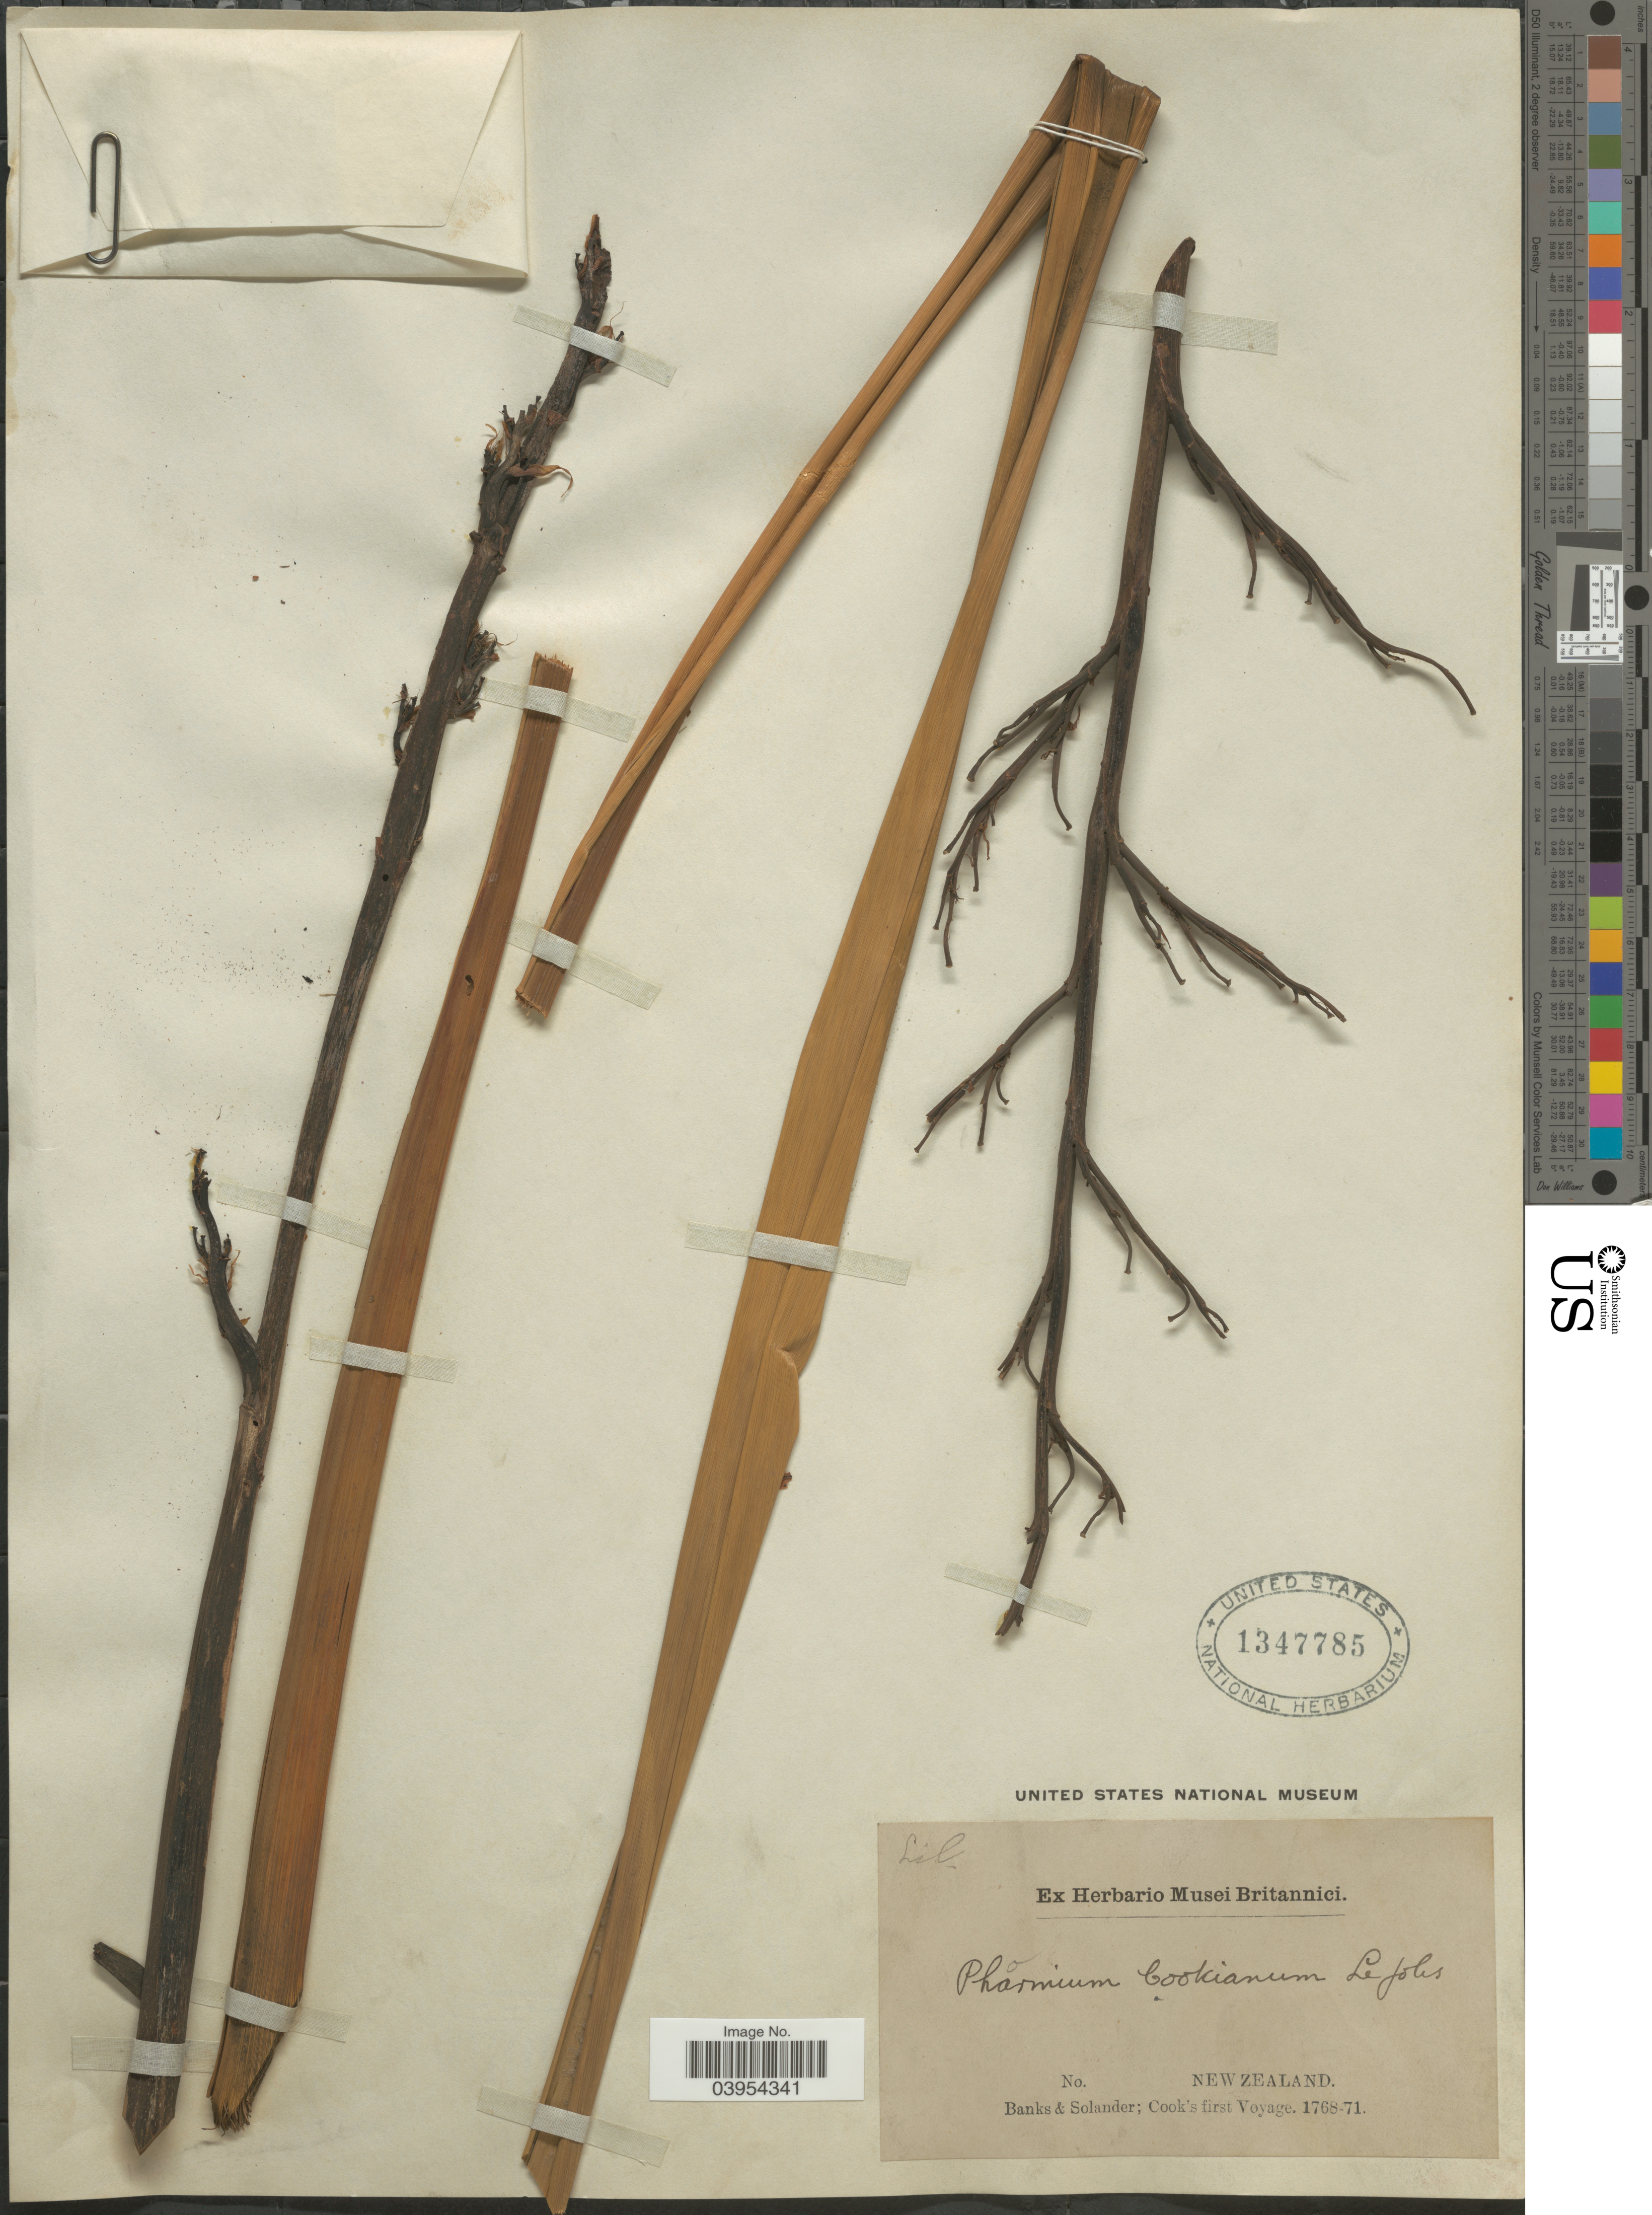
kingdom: Plantae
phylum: Tracheophyta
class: Liliopsida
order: Asparagales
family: Asphodelaceae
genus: Phormium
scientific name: Phormium colensoi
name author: Hook. f.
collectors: -- Banks & -- Solander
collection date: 1768/1771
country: New Zealand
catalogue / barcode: US 1347785